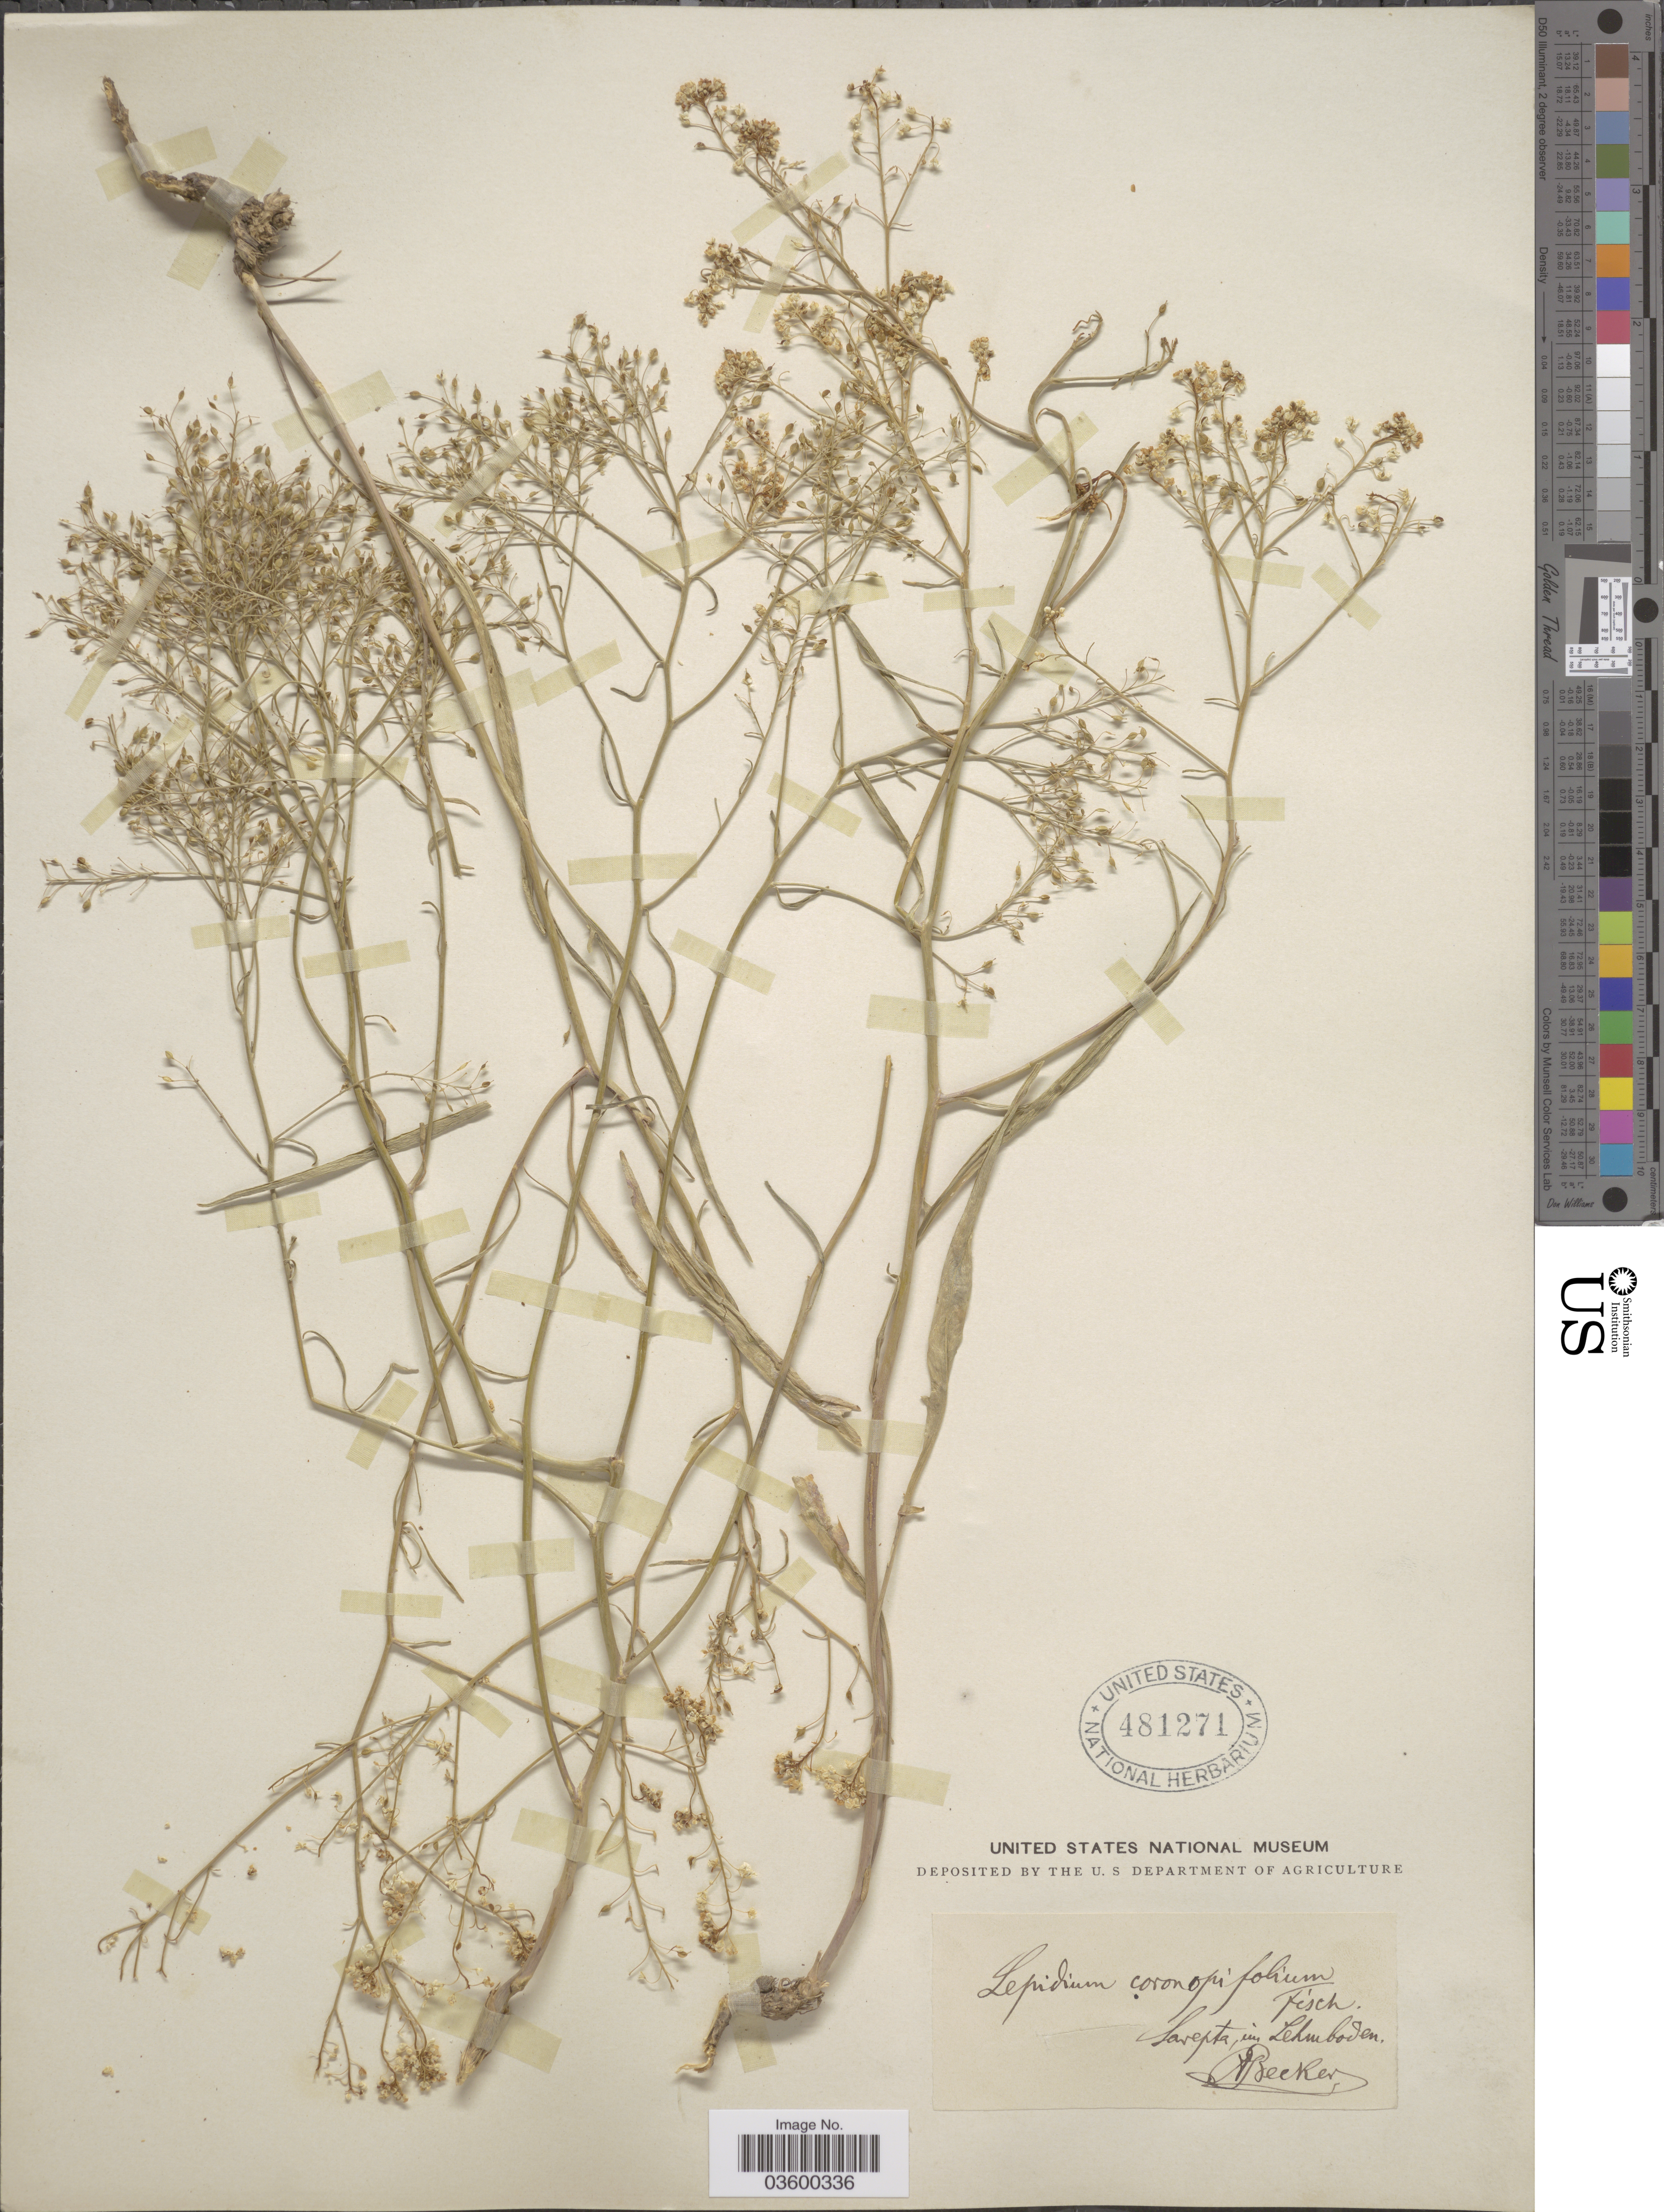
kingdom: Plantae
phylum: Tracheophyta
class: Magnoliopsida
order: Brassicales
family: Brassicaceae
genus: Lepidium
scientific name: Lepidium coronopifolium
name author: Fisch.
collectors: A. Becker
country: Russian Federation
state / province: Volgograd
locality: Sarepta, im Lehmboden.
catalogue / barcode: US 481271